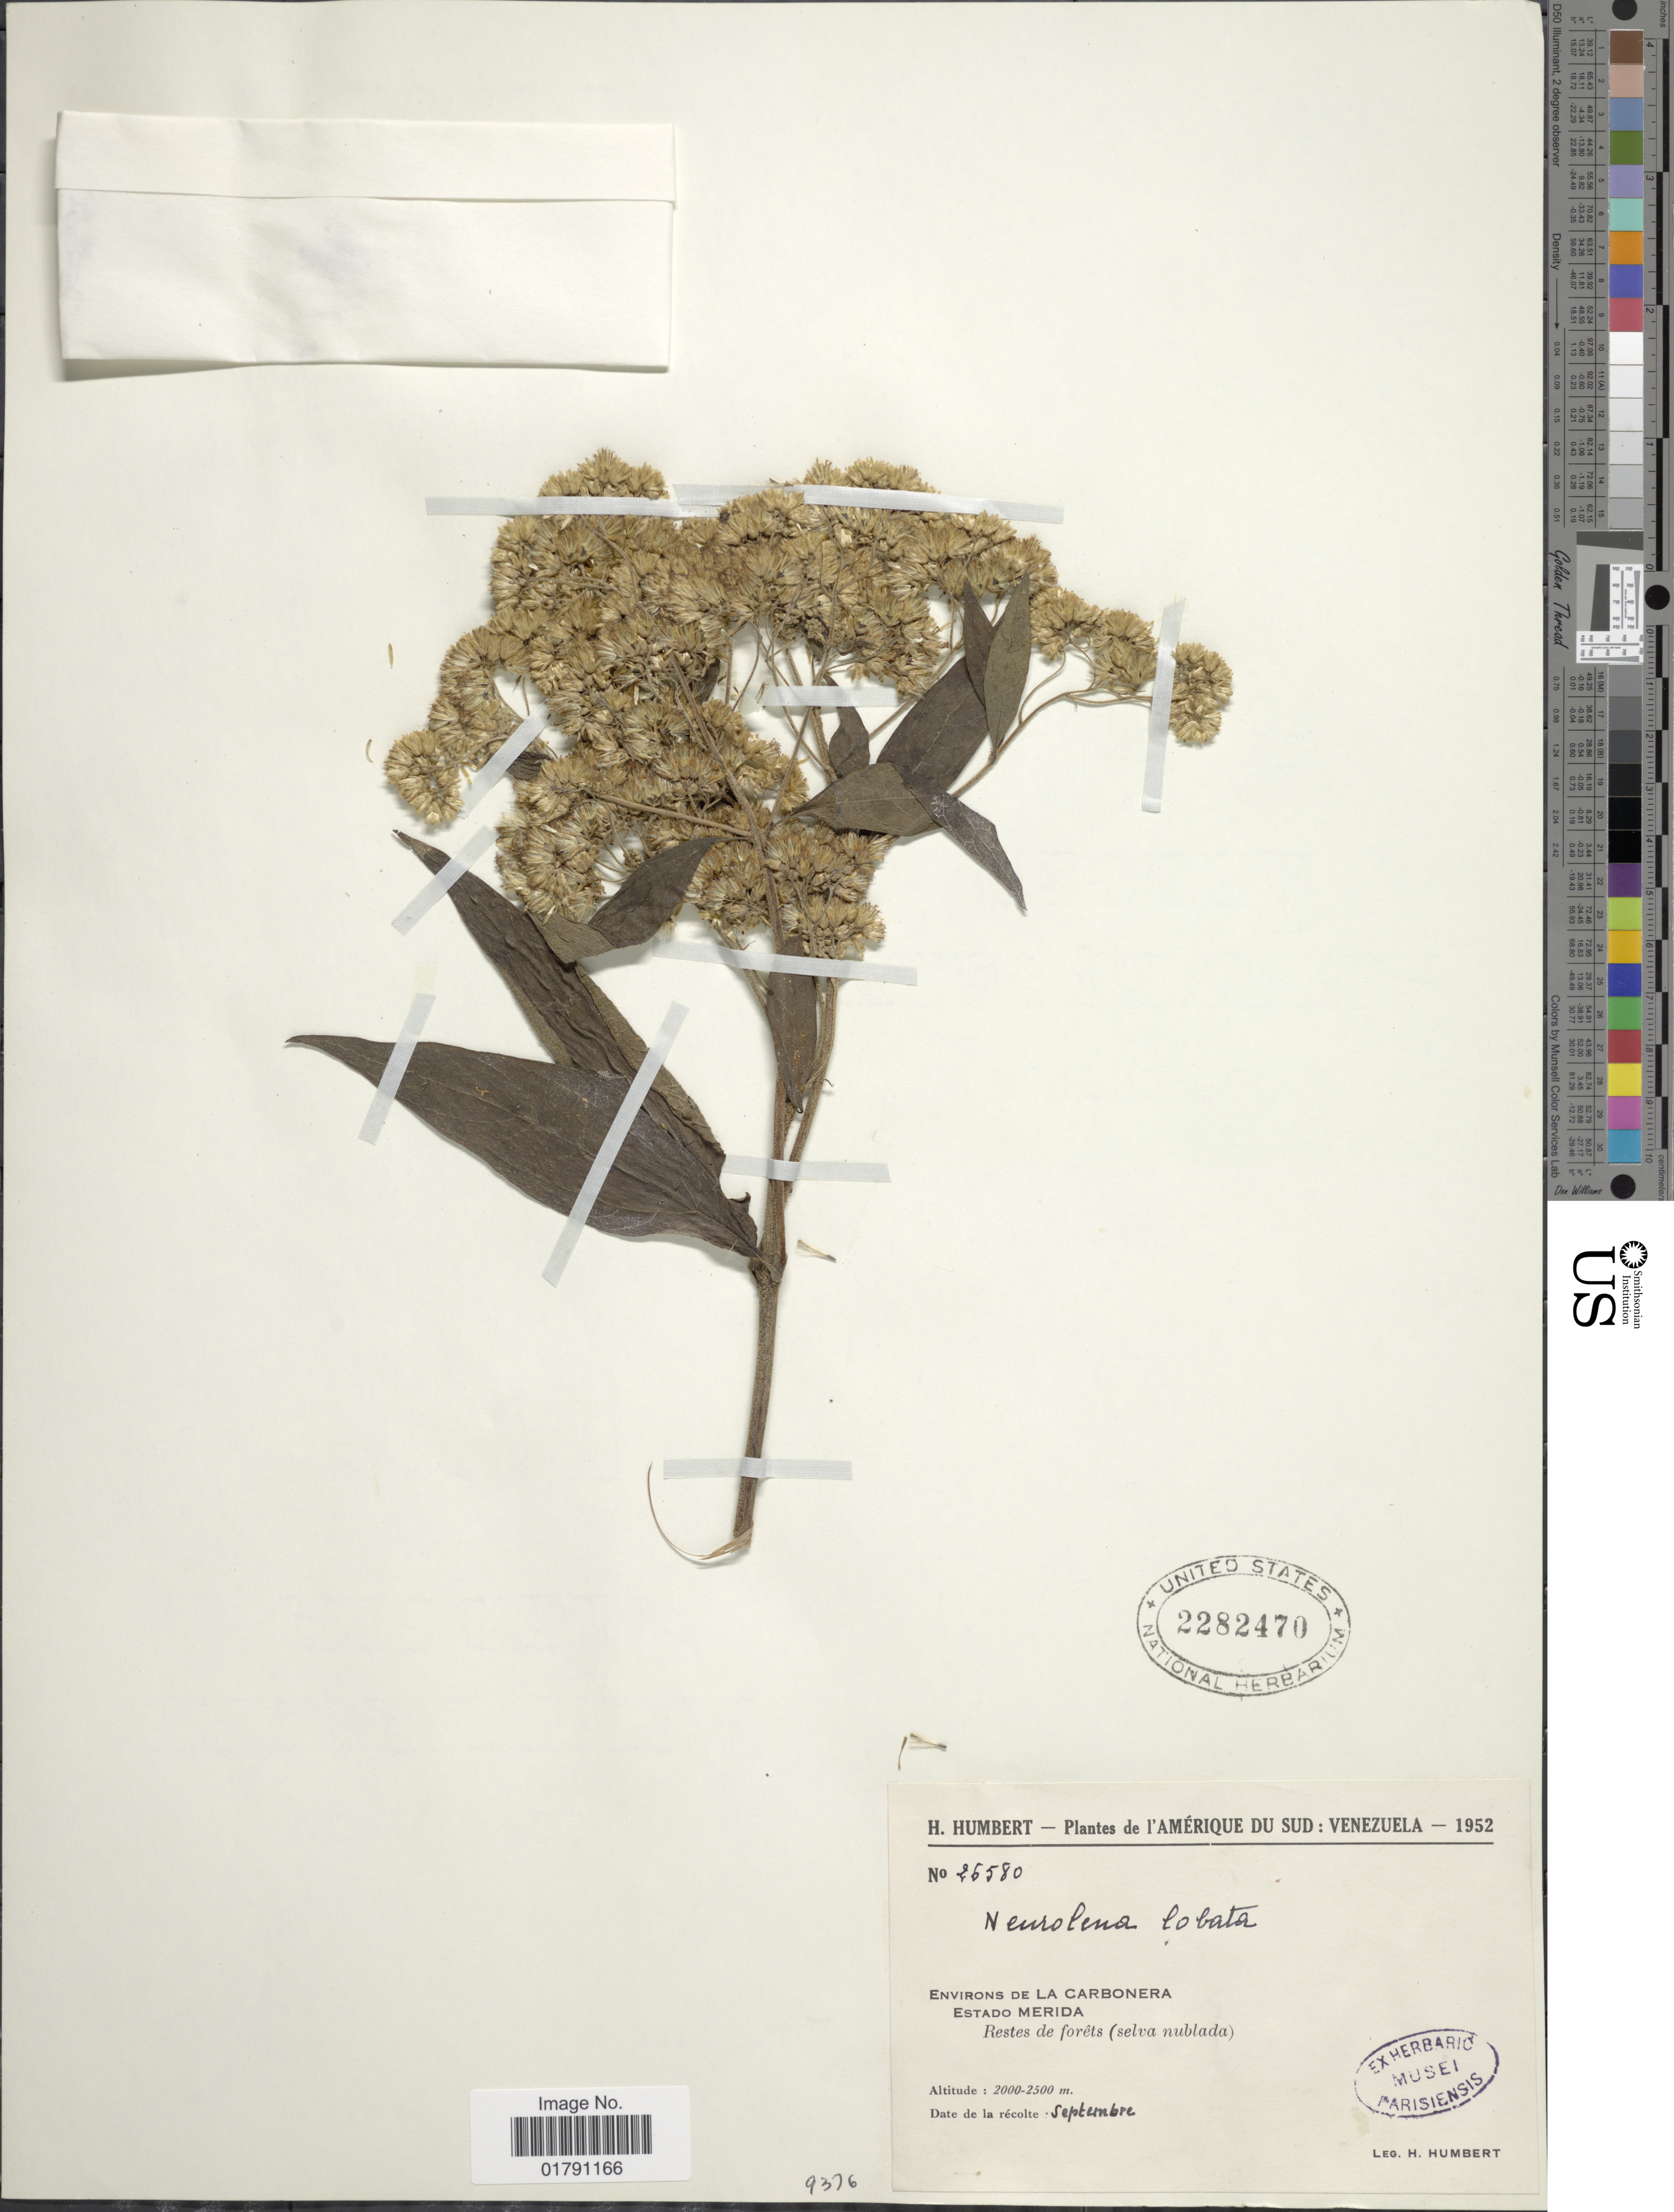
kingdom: Plantae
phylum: Tracheophyta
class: Magnoliopsida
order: Asterales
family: Asteraceae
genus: Neurolaena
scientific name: Neurolaena lobata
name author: (L.) R. Br. ex Cass.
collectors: H. Humbert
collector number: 26580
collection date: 1952-09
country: Venezuela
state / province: Mérida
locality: L'Amerique du Sud, Environs de La Carbonera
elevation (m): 2000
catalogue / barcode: US 2282470